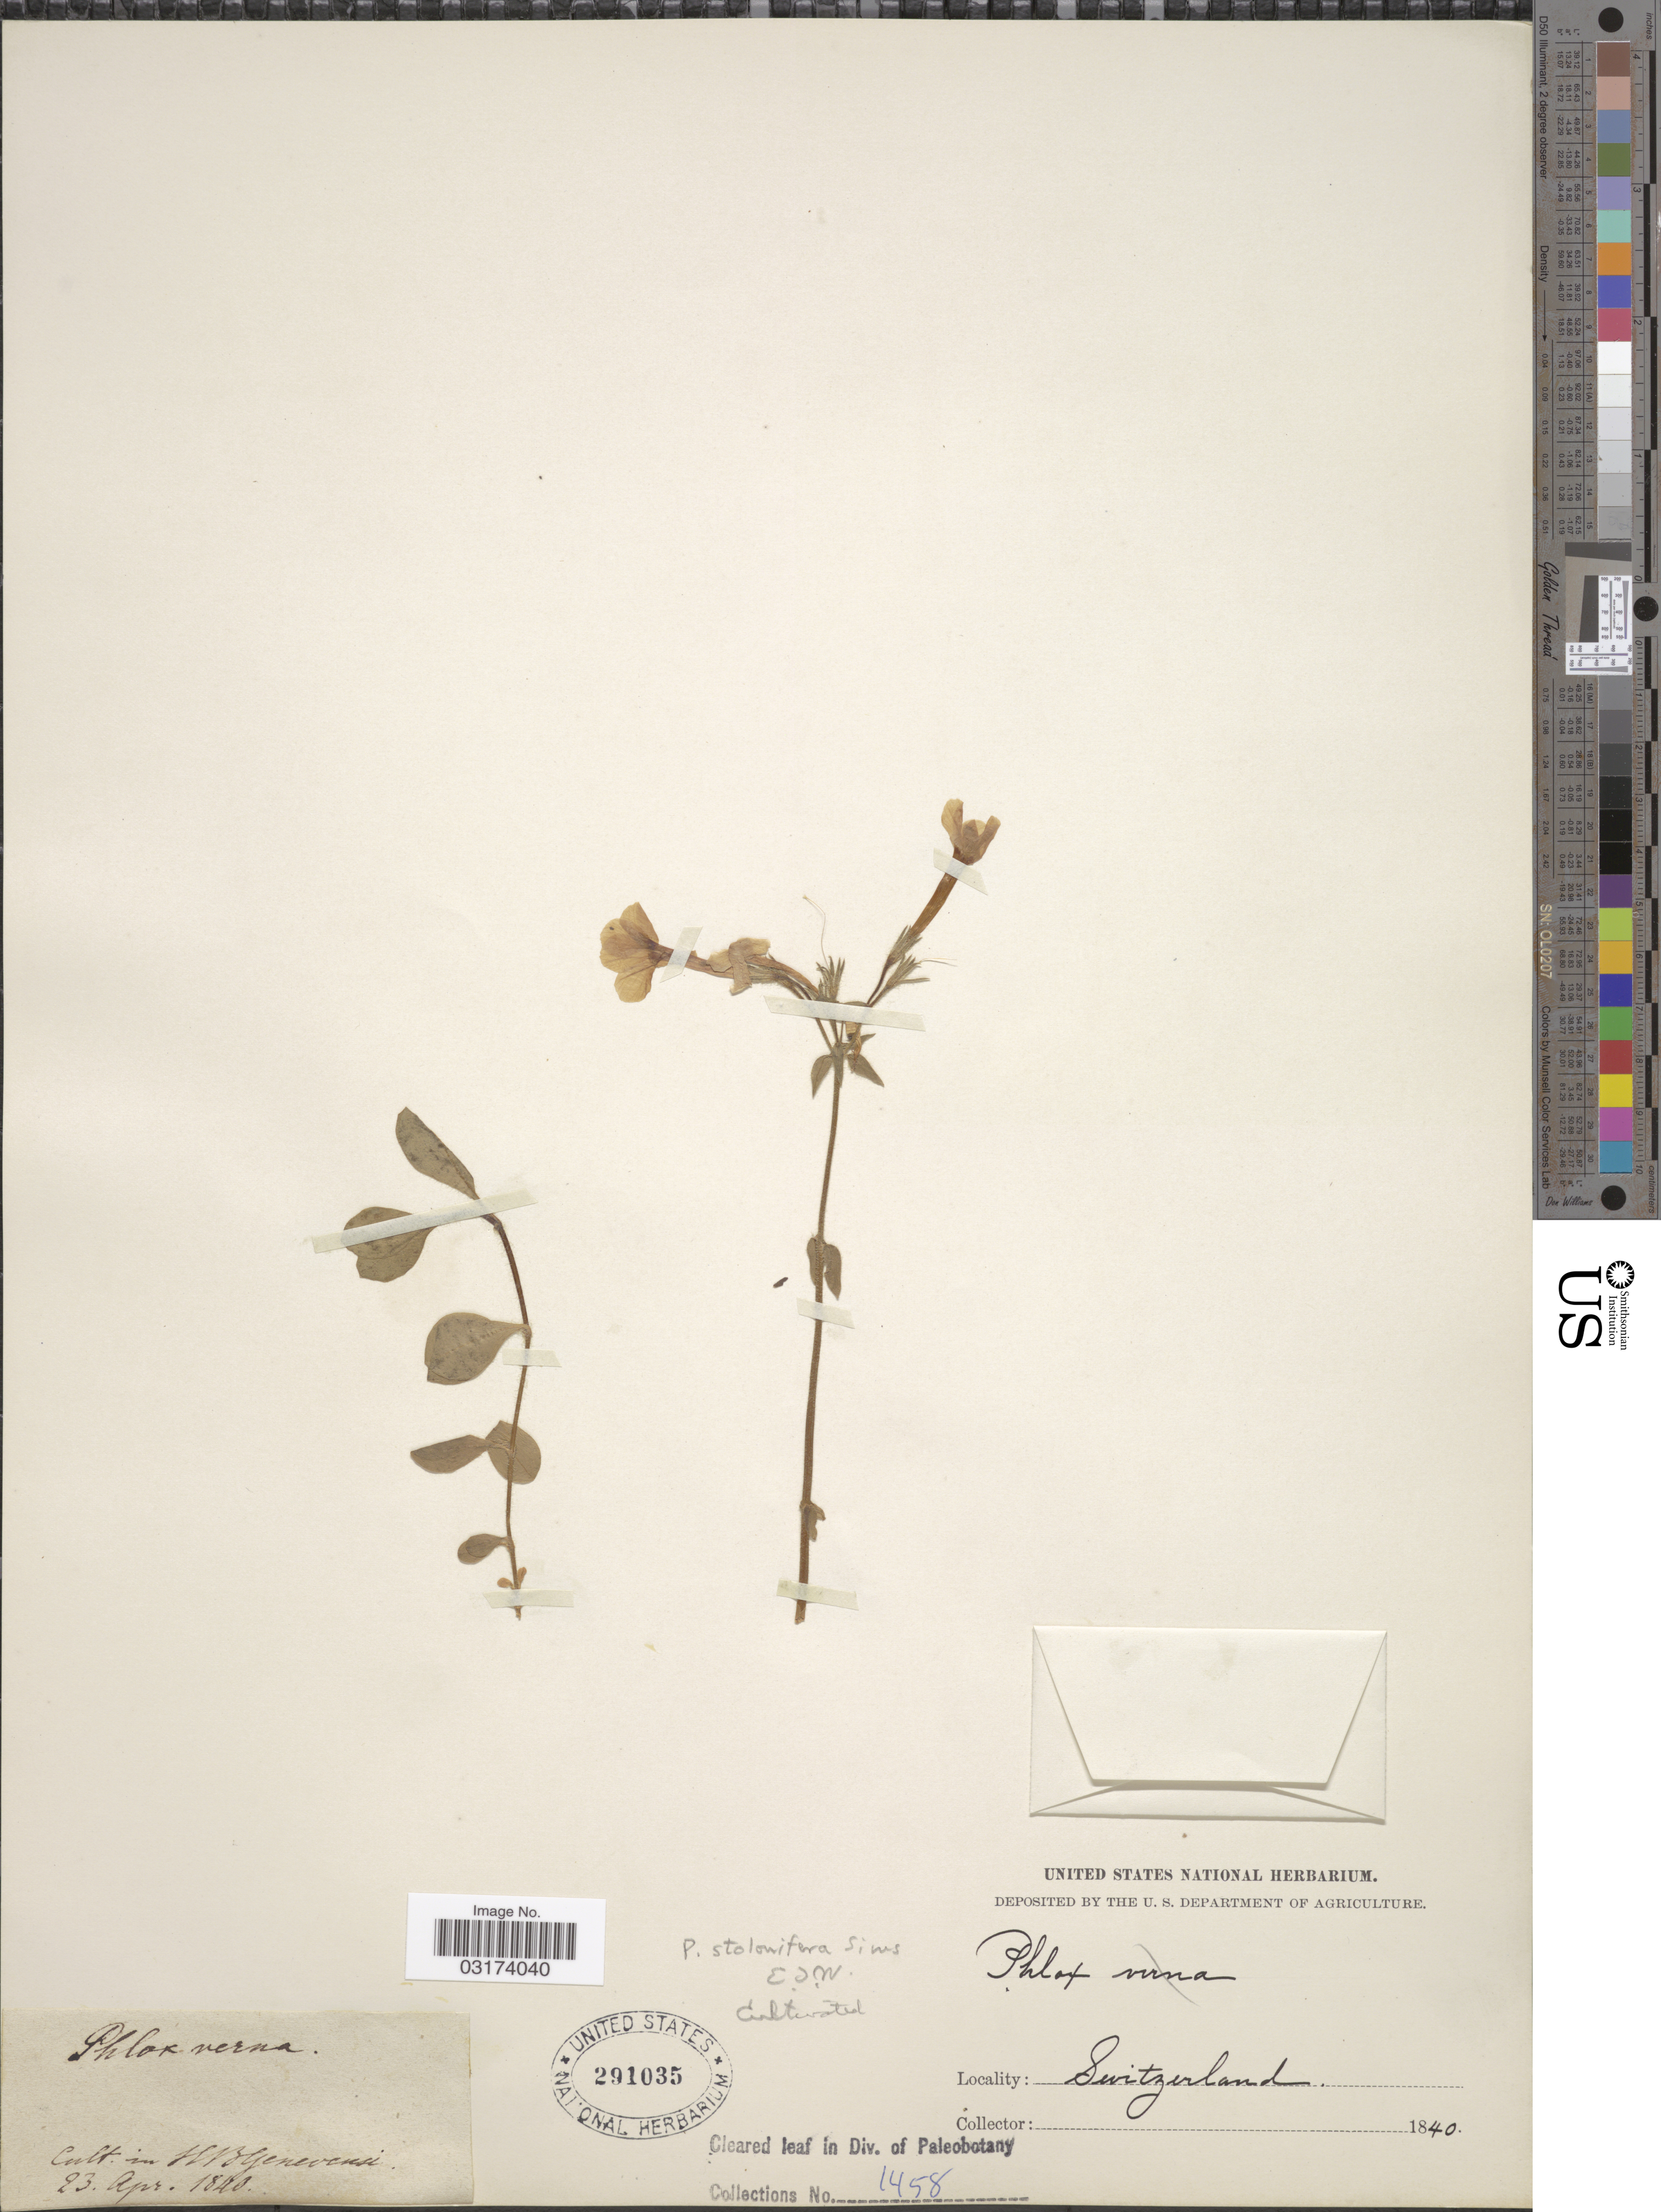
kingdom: Plantae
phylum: Tracheophyta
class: Magnoliopsida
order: Ericales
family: Polemoniaceae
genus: Phlox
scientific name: Phlox stolonifera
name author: Sims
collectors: ex herb. United States National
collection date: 1840-04-23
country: Switzerland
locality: Cult. in HB Genevensi.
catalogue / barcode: US 291035